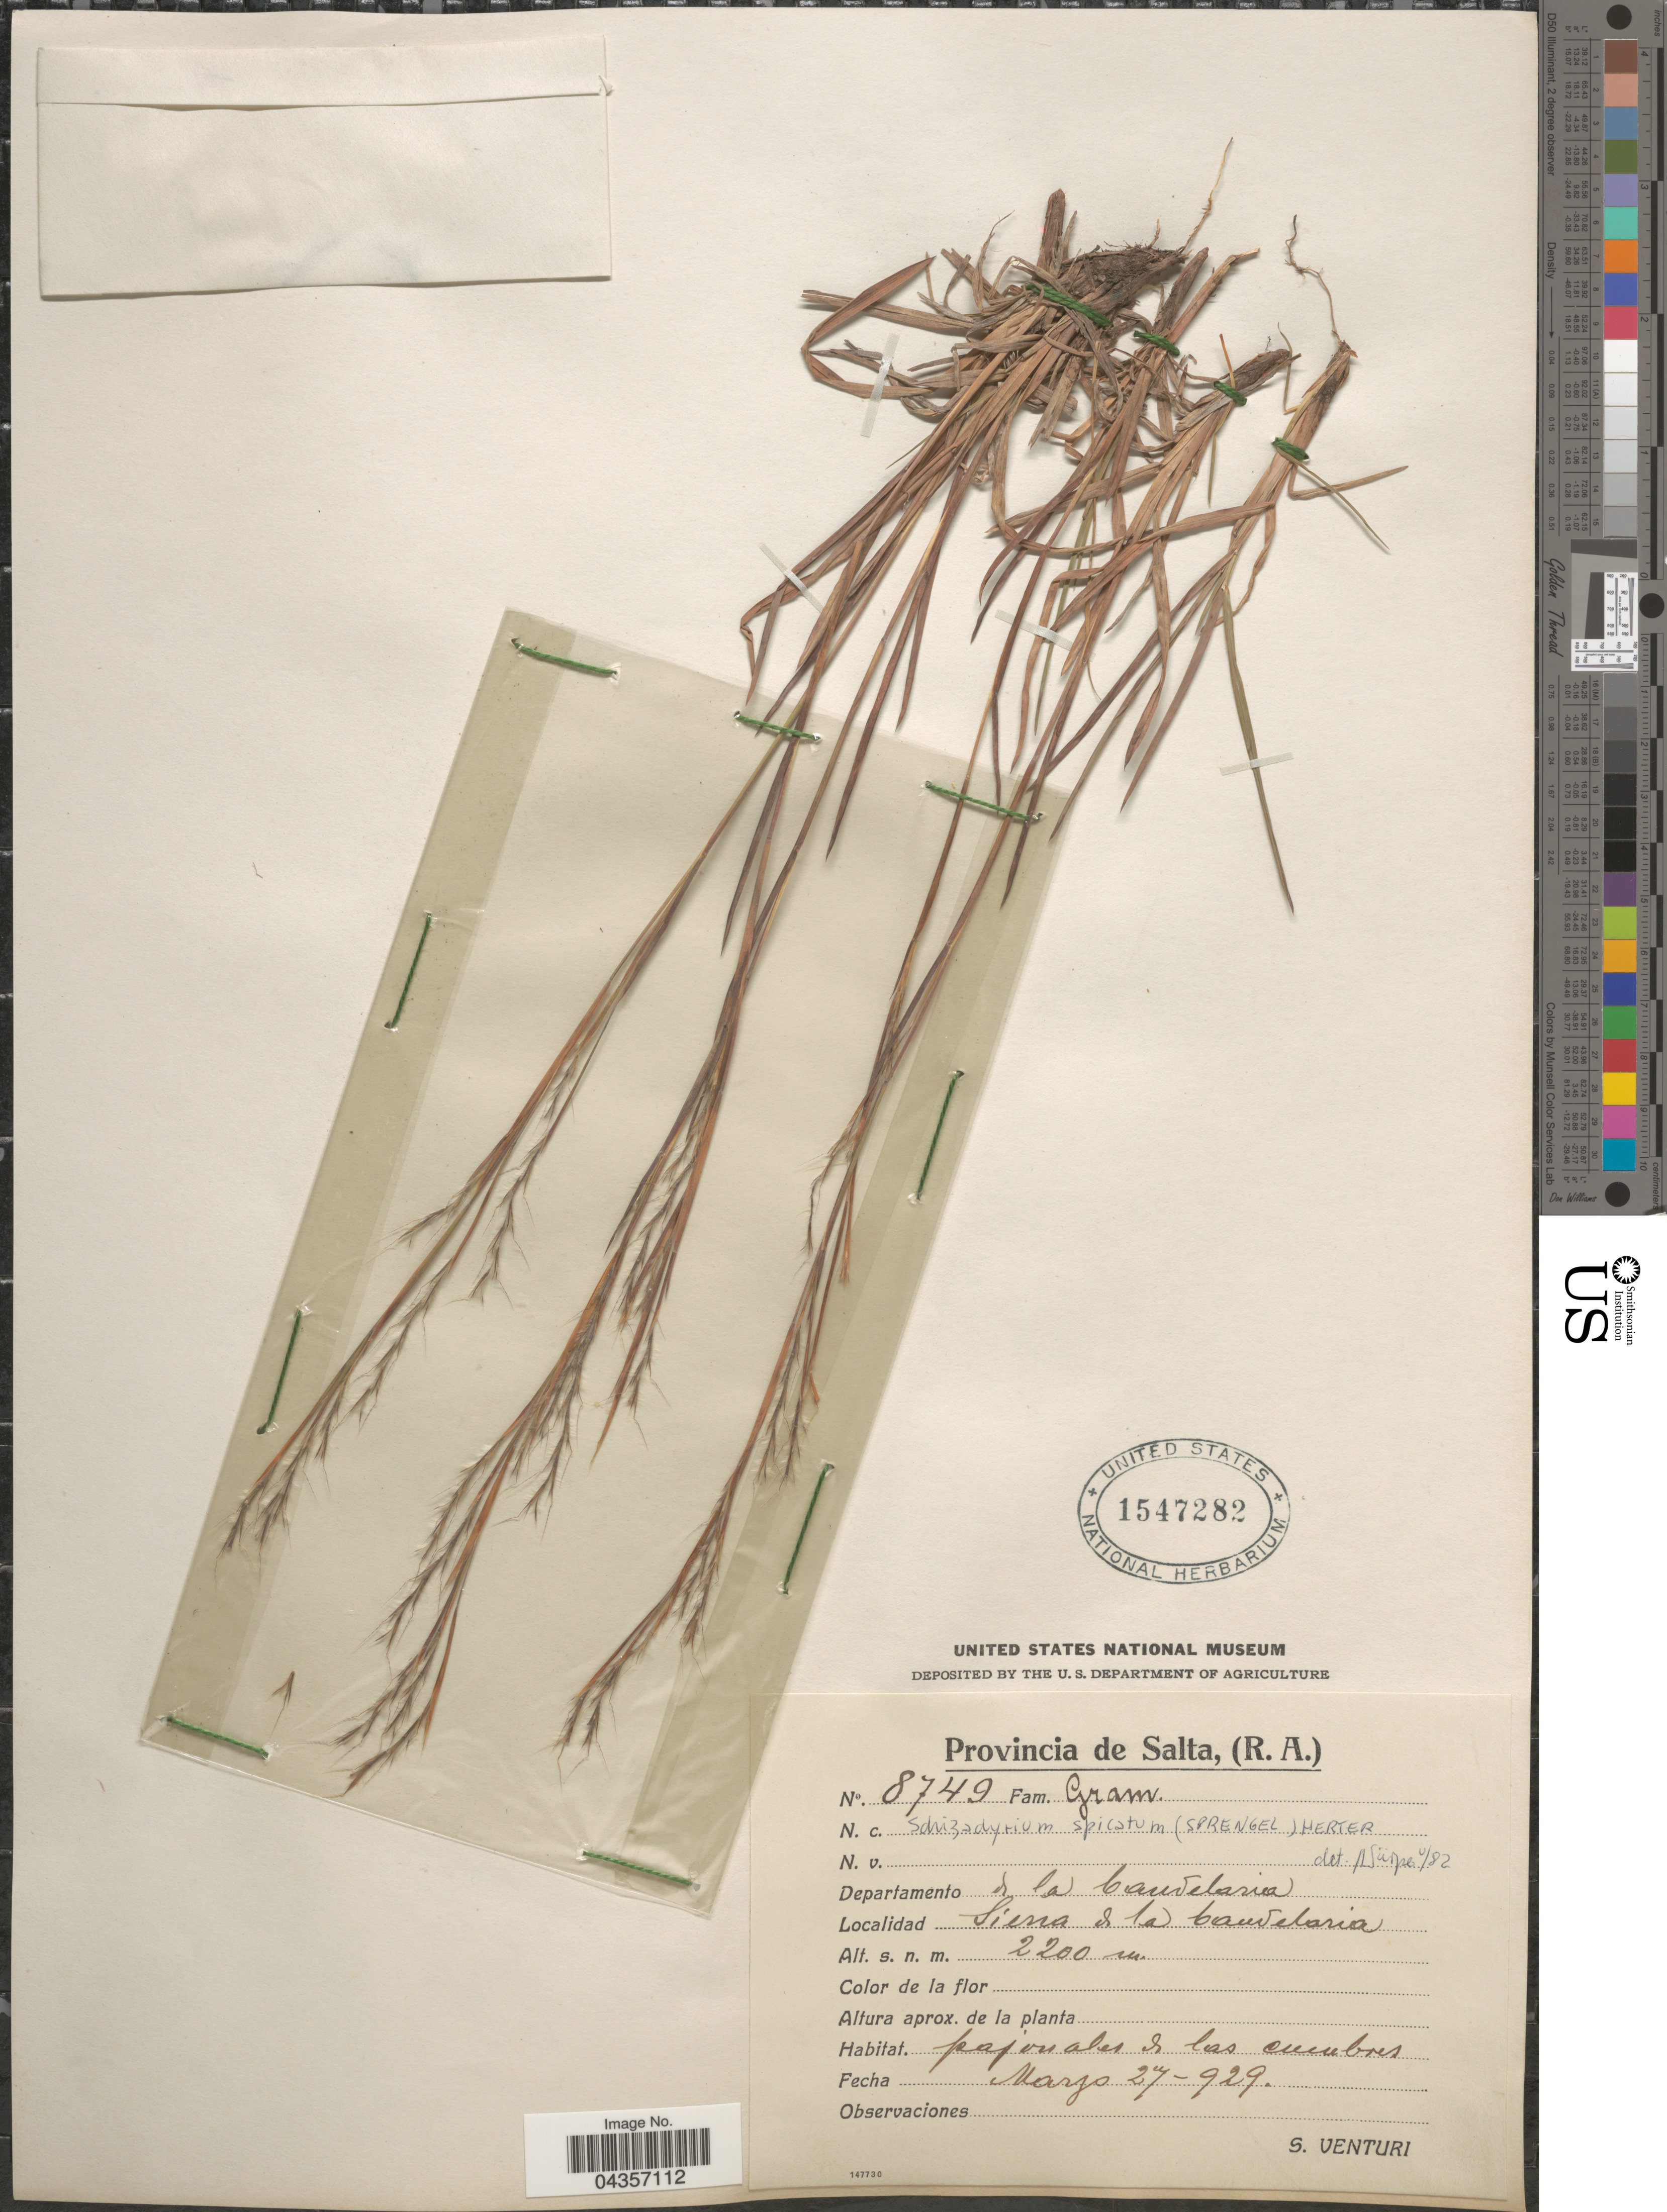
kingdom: Plantae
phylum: Tracheophyta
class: Liliopsida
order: Poales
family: Poaceae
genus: Schizachyrium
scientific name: Schizachyrium spicatum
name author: (Spreng.) Wipff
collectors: S. Venturi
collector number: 8749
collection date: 1929-03-27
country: Argentina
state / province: Salta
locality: Departamento de la Candelaria. Sierra de la Candelaria.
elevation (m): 2200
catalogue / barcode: US 1547282